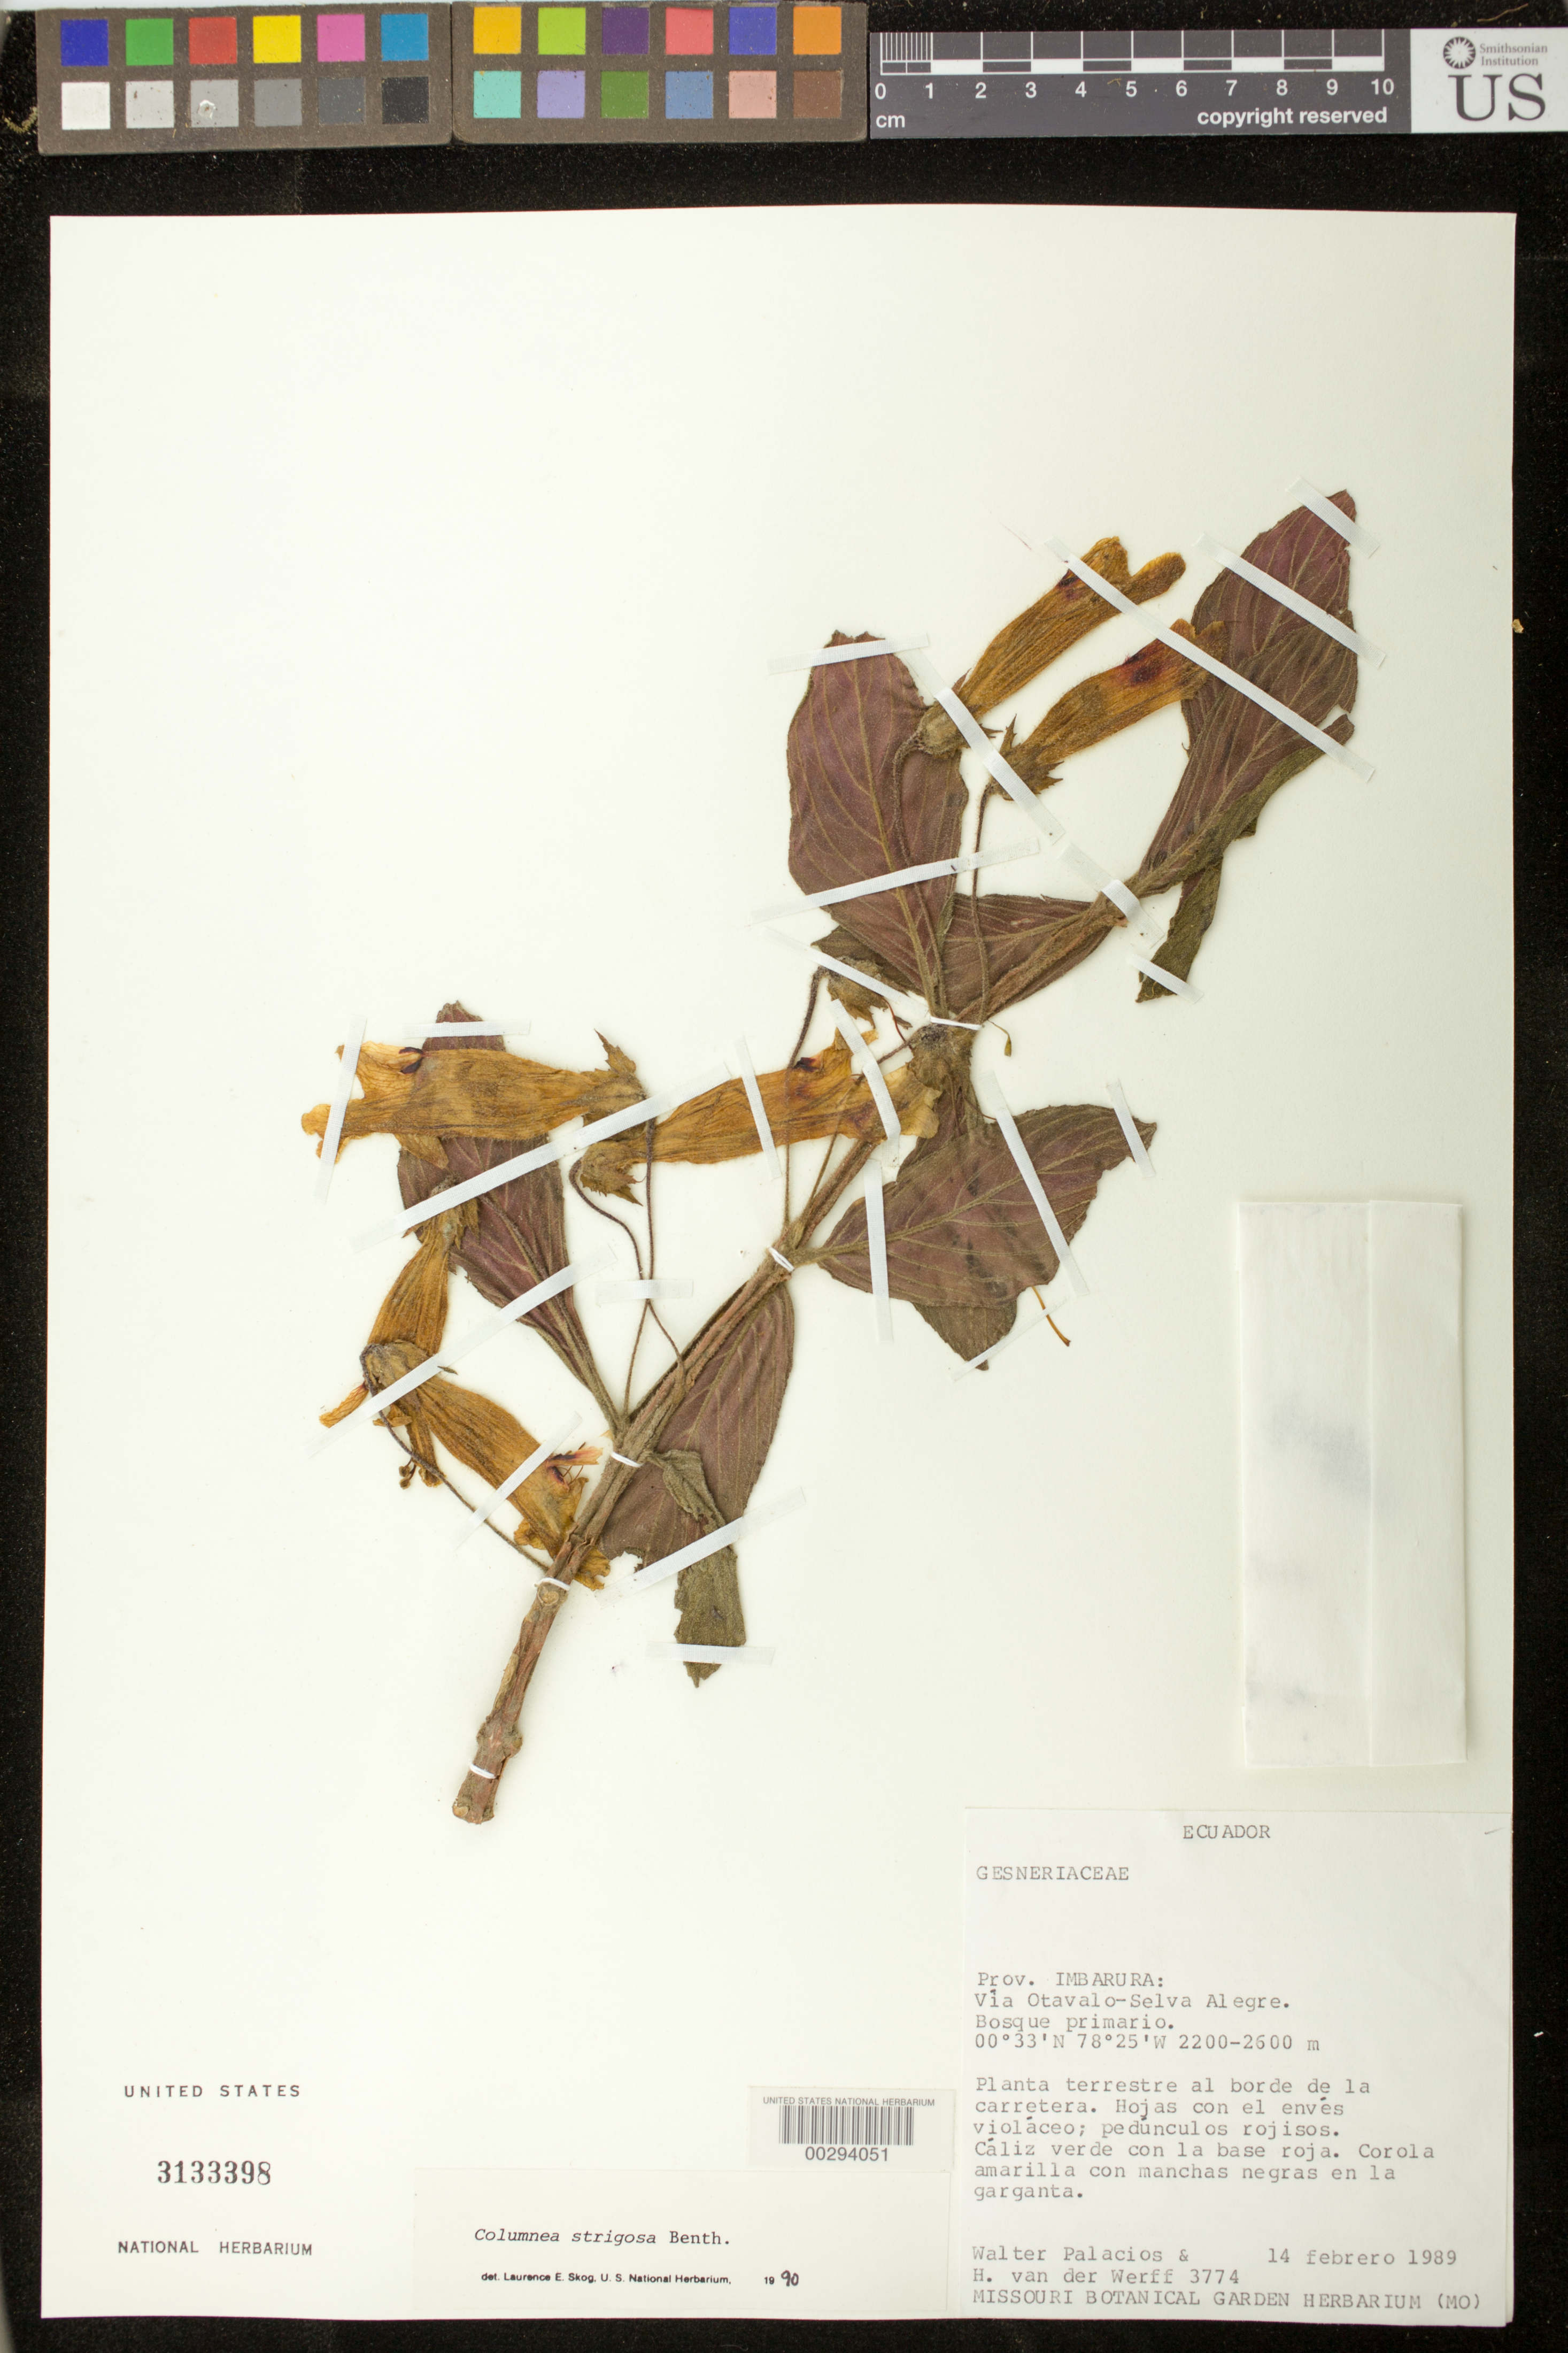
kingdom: Plantae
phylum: Tracheophyta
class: Magnoliopsida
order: Lamiales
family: Gesneriaceae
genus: Columnea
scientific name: Columnea strigosa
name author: Benth.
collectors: W. Palacios & H. van der Werff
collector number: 3774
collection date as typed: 14 Feb 1989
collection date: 1989-02-14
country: Ecuador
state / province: Imbabura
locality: Via Otavalo-Selva Alegre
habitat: Primary forest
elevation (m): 2200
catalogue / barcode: US 3133398